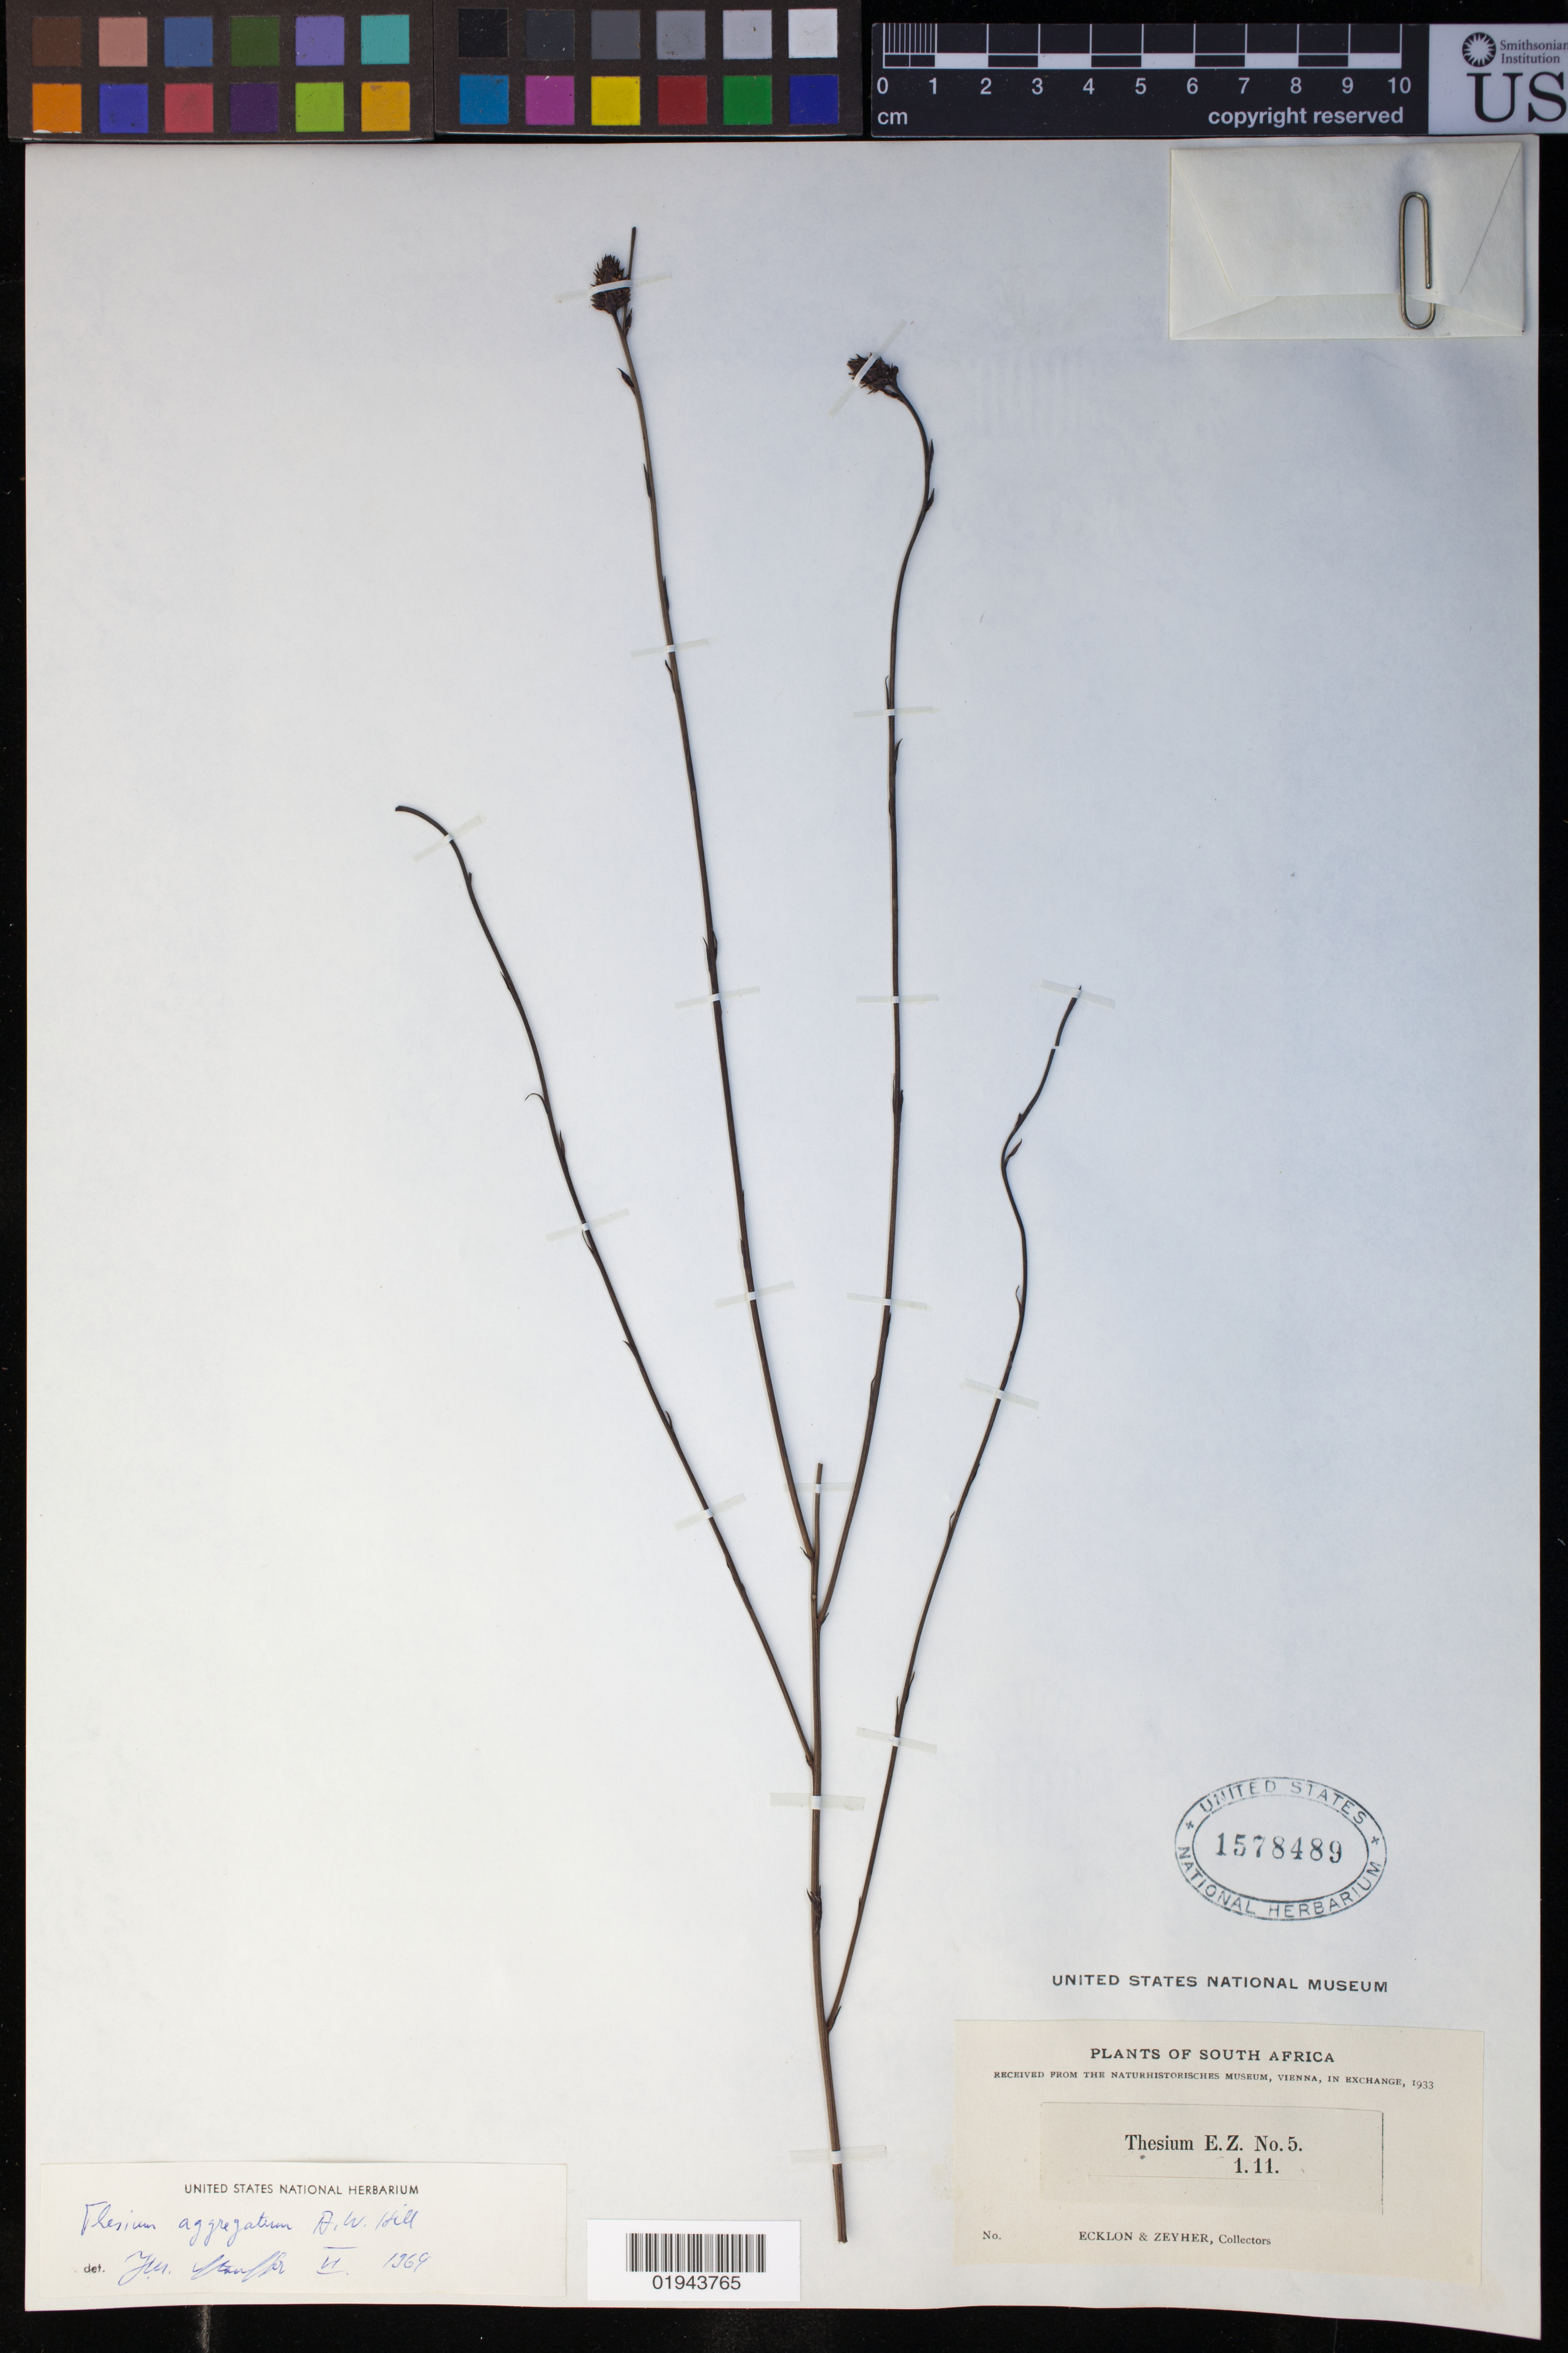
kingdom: Plantae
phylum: Tracheophyta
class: Magnoliopsida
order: Santalales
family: Thesiaceae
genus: Thesium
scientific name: Thesium aggregatum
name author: A.W. Hill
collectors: -. Ecklon & -. Zeyher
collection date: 1933-11-01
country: South Africa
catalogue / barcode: US 1578489